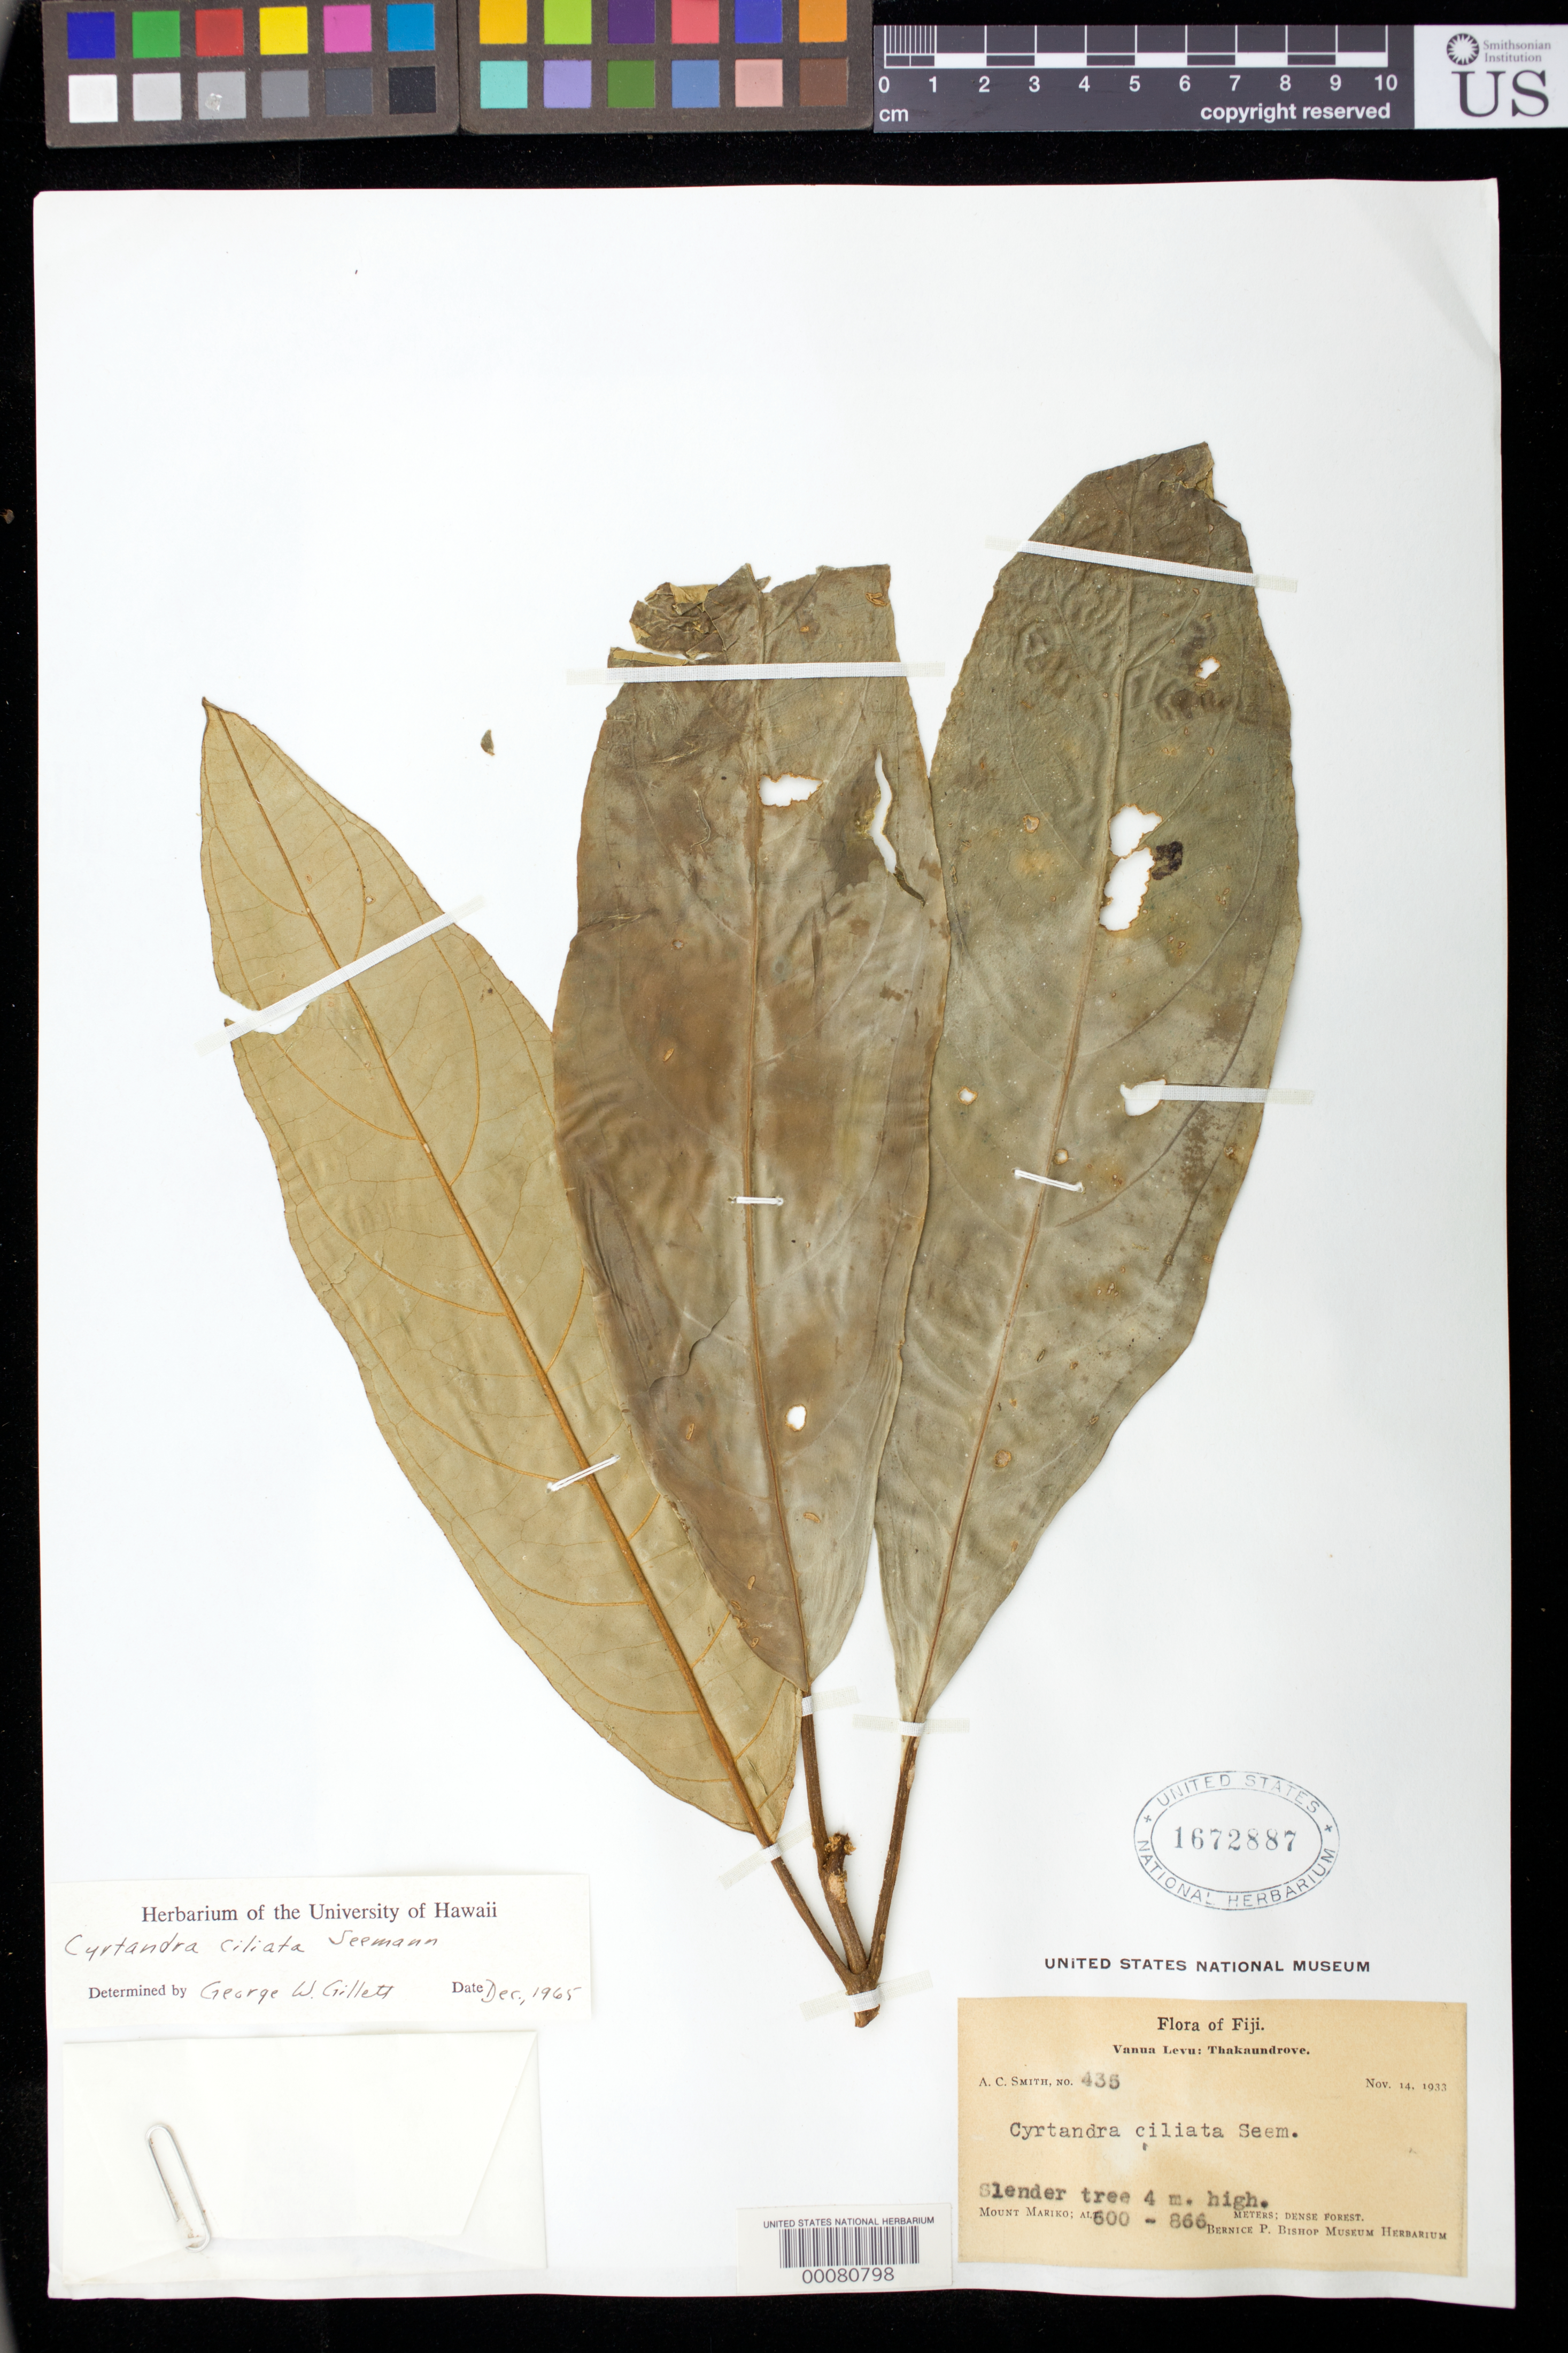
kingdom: Plantae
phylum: Tracheophyta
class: Magnoliopsida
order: Lamiales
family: Gesneriaceae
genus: Cyrtandra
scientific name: Cyrtandra ciliata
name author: Seem.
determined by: Gillett, G. W.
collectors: A. C. Smith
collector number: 435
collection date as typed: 14 Nov 1933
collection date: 1933-11-14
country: Fiji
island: Vanua Levu I.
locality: Thakaundrove, mt mariko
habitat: Dense forest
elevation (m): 600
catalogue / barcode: US 1672887